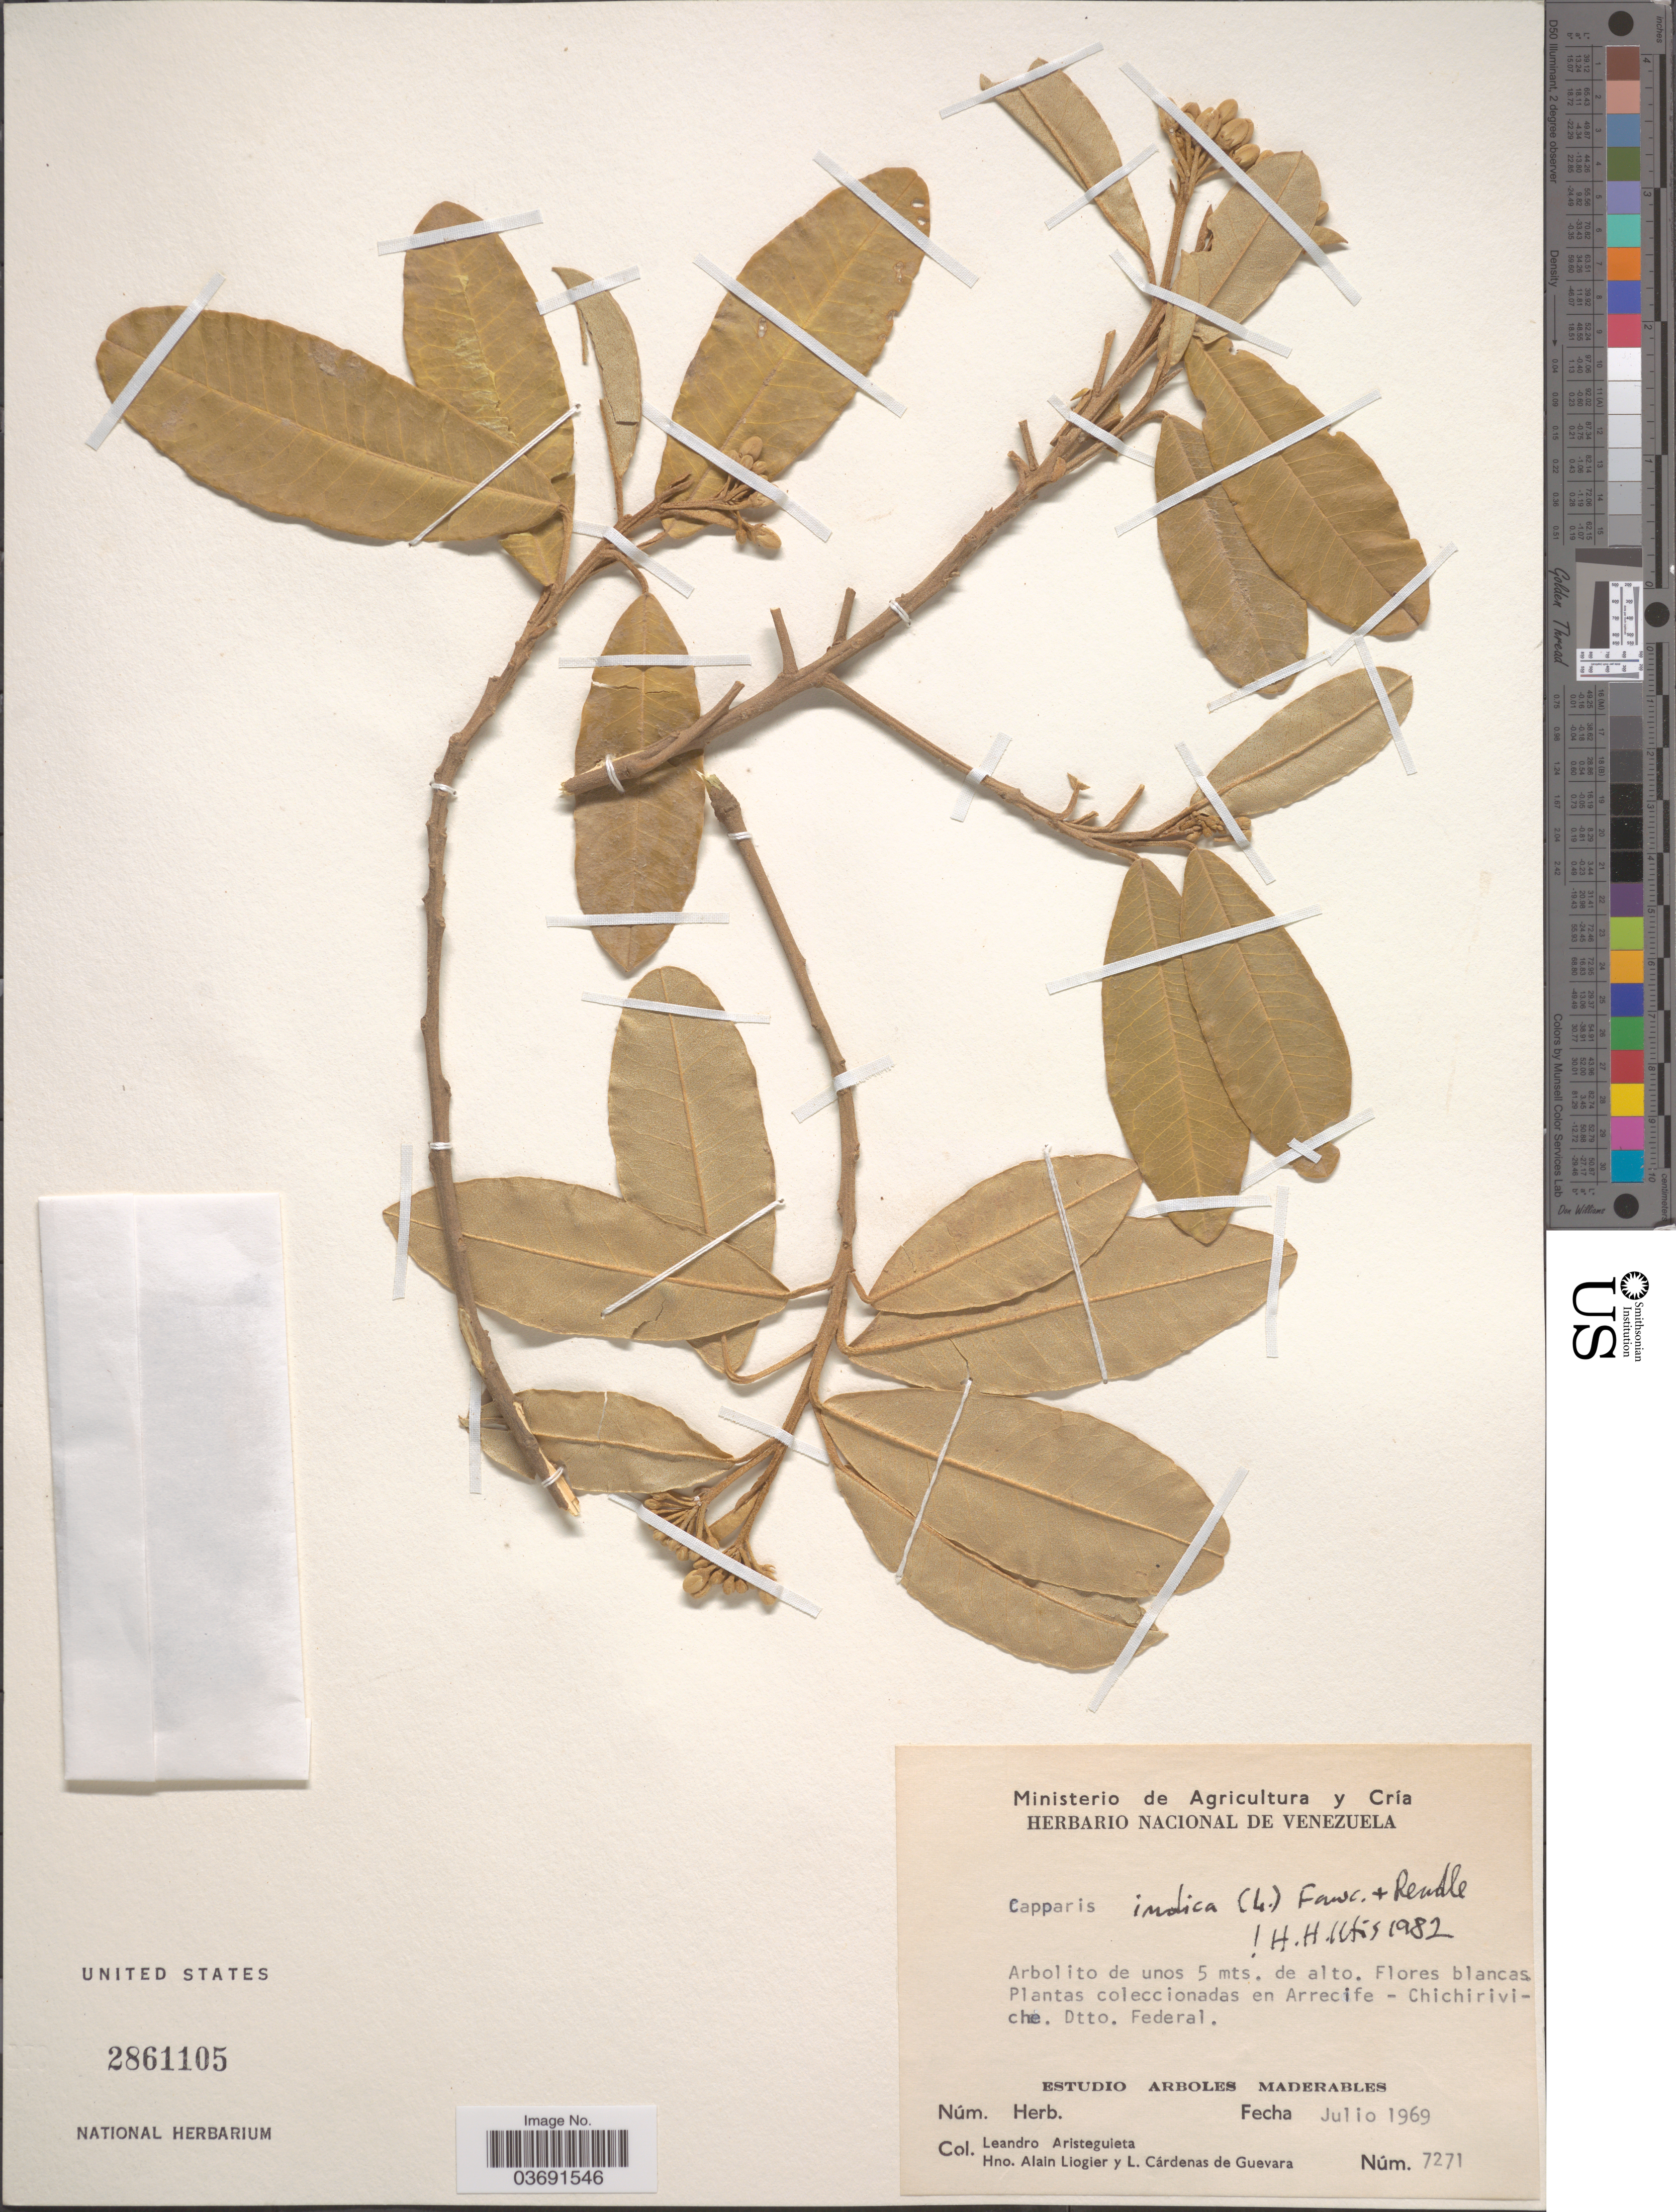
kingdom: Plantae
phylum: Tracheophyta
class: Magnoliopsida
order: Brassicales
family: Capparaceae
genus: Quadrella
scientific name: Quadrella indica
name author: (L.) Iltis & Cornejo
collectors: L. Aristeguieta, A. H. Liogier & L. De Guevara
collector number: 7271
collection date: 1969-07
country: Venezuela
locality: Arrecife- Chichiriviche. Dtto. Federal.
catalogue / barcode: US 2861105